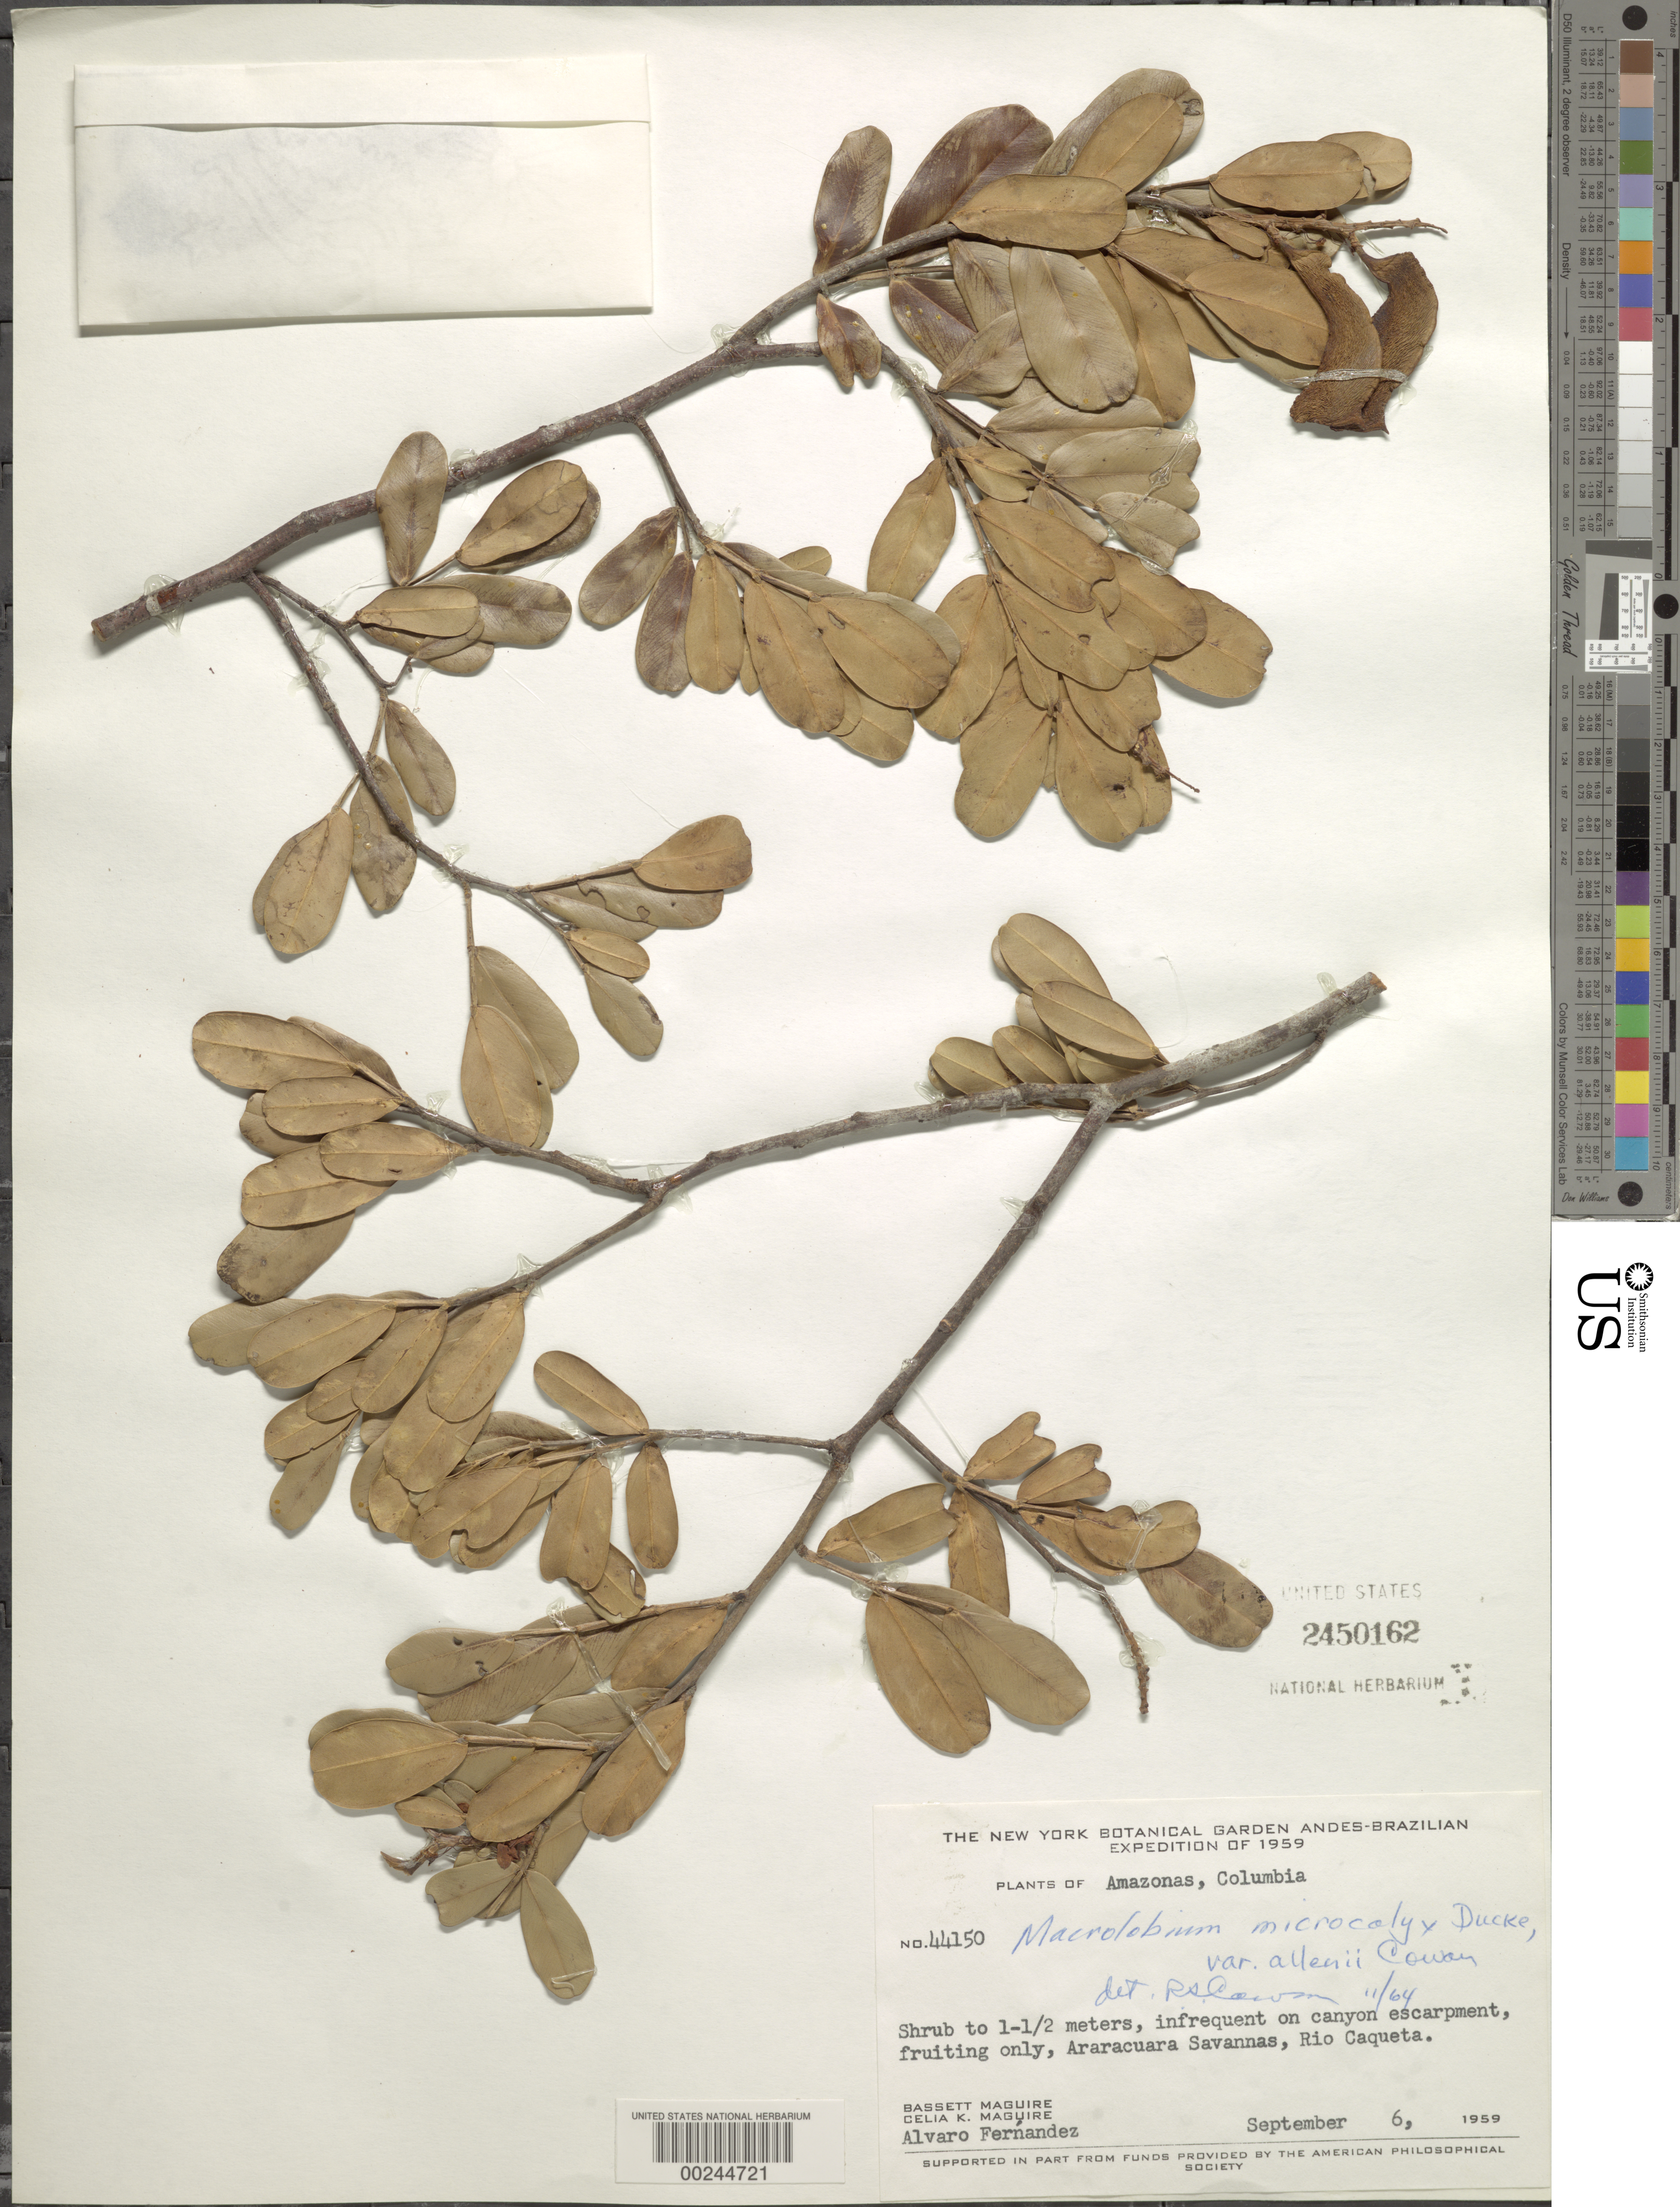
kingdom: Plantae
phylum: Tracheophyta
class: Magnoliopsida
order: Fabales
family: Fabaceae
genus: Macrolobium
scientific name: Macrolobium sp. nov.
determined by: Trujillo, A. M.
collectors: B. Maguire, C. K. Maguire & Á. Fernández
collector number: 44150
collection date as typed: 06 Sep 1959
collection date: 1959-09-06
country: Colombia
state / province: Amazônas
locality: Araracuara savannas, Rio Caqueta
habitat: Infrequent on canyon escarpment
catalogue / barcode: US 2450162